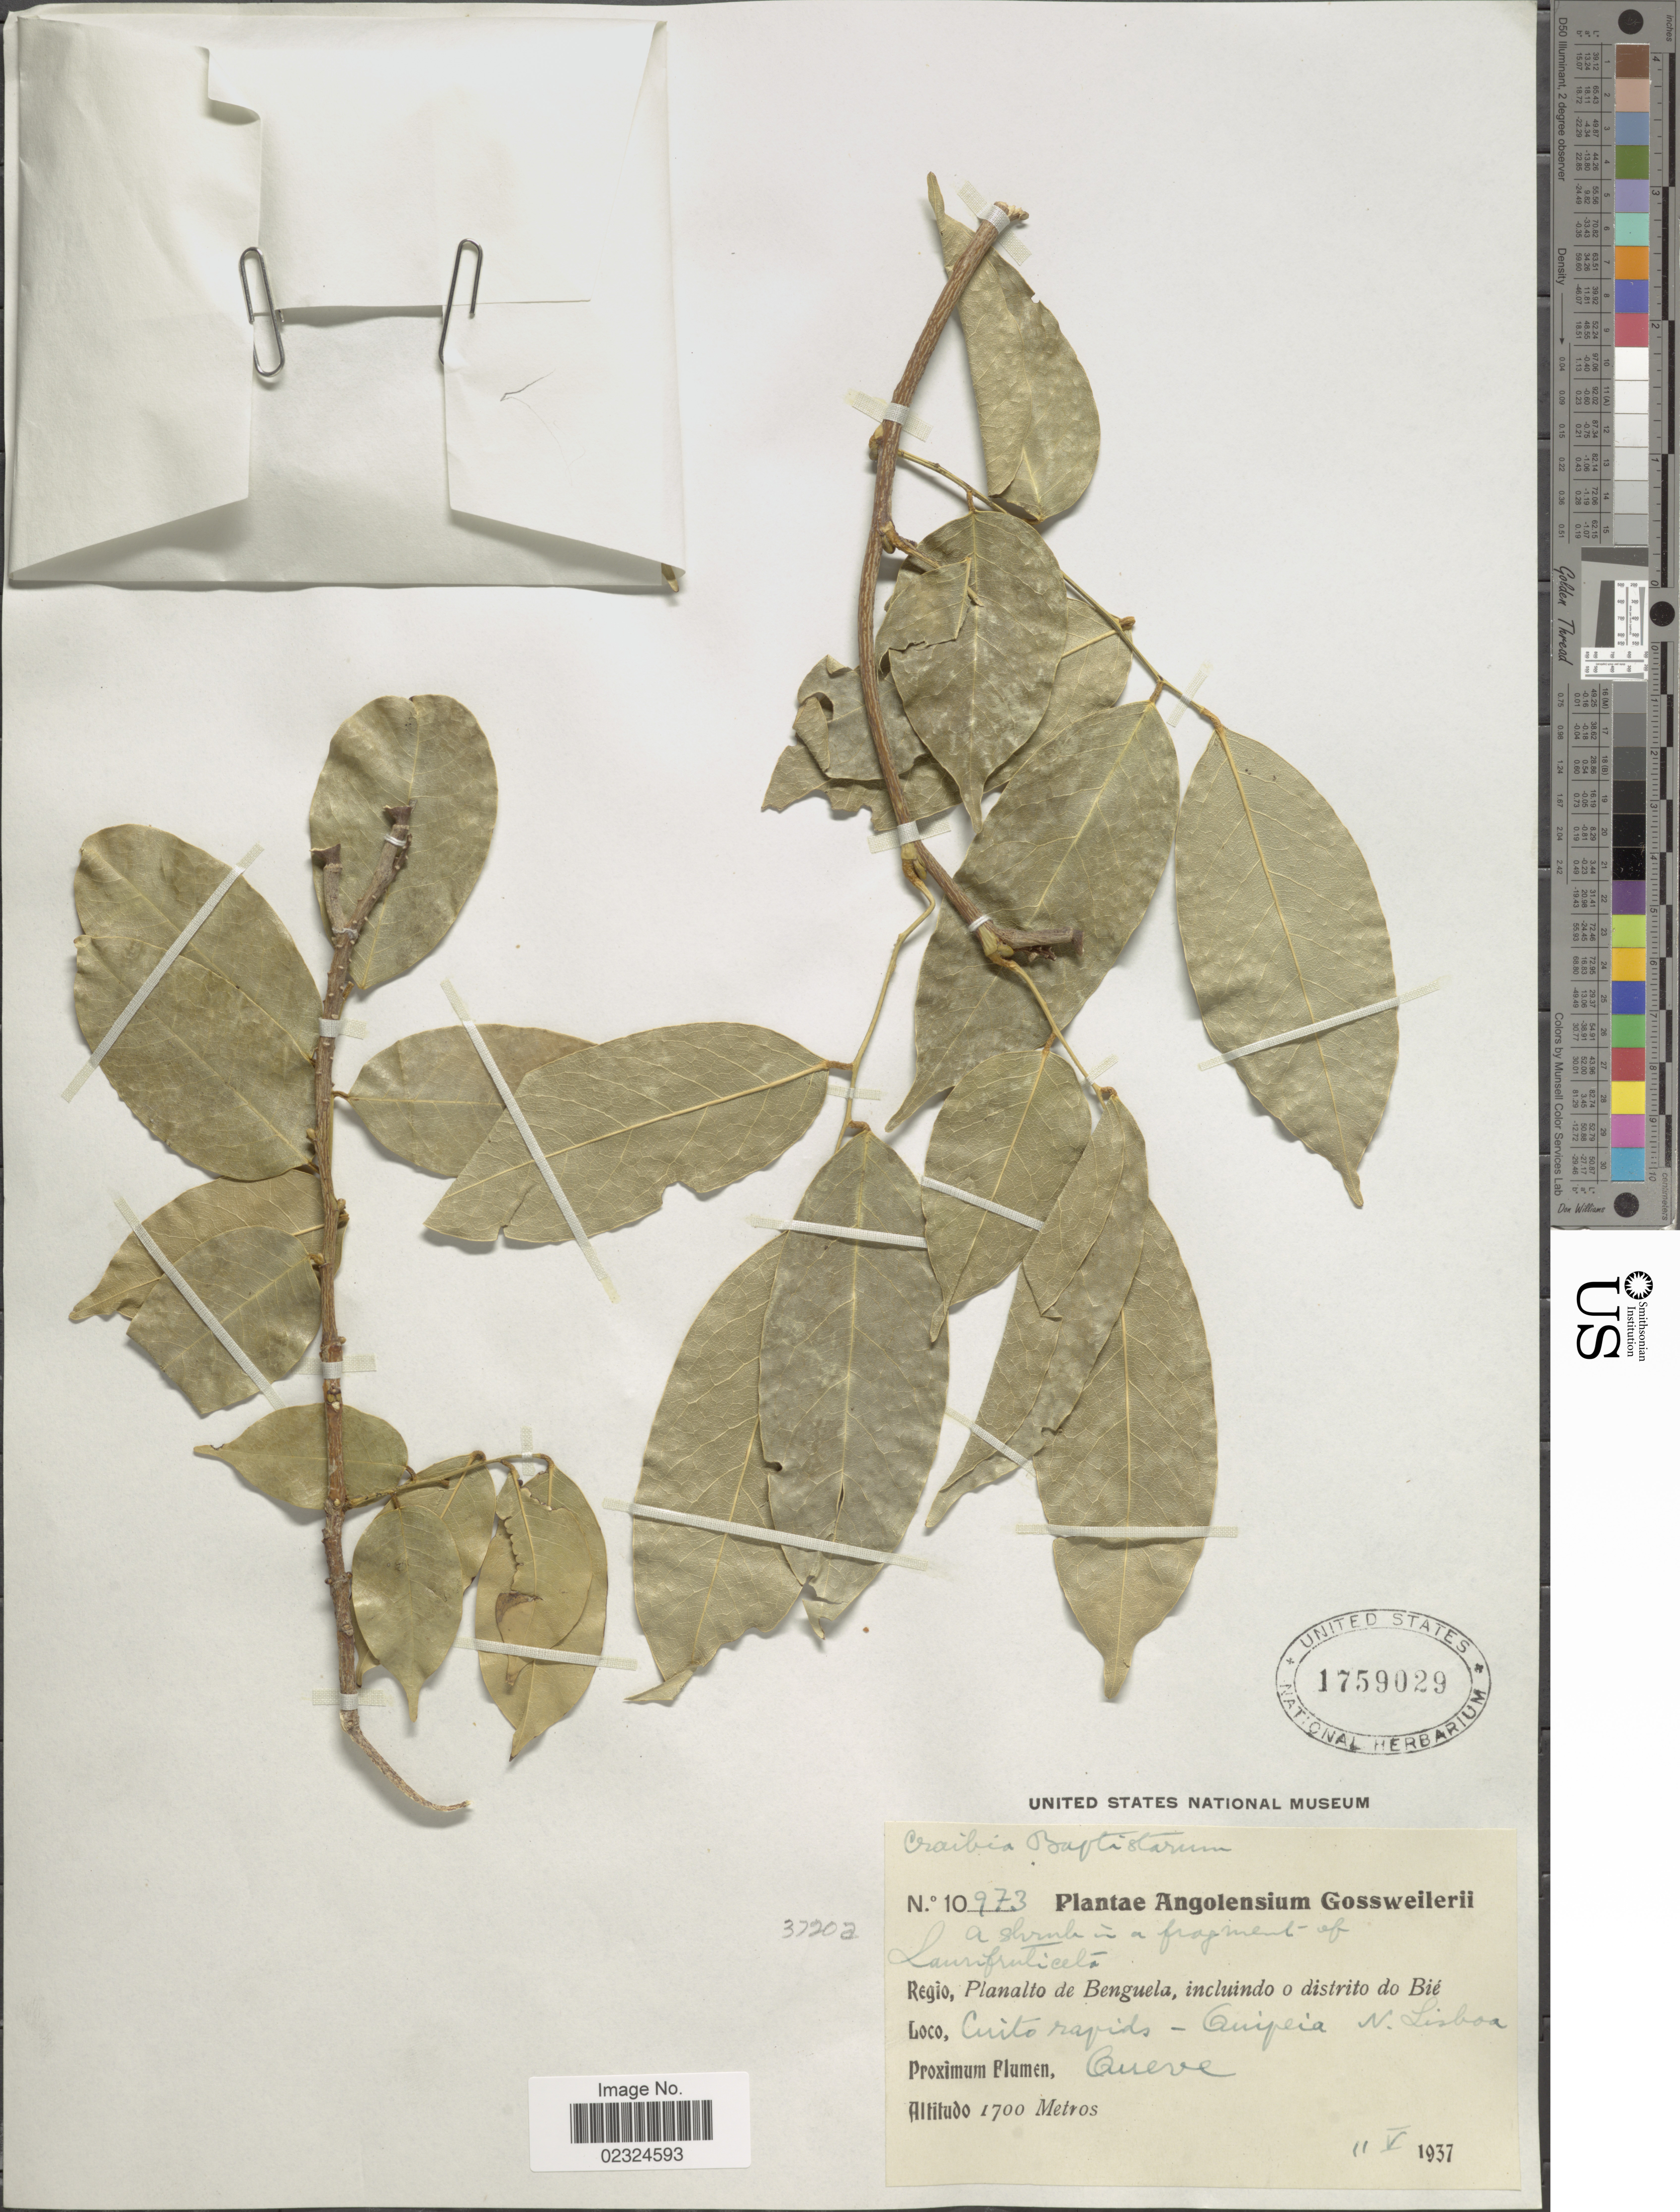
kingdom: Plantae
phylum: Tracheophyta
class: Magnoliopsida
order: Fabales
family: Fabaceae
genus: Craibia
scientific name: Craibia baptistarum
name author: (Büttner) Dunn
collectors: -. Gossweiler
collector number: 10973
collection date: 1937-05-11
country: Angola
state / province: Benguela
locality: Angolensium. Regio, Planalto de Benguela, incluindo o distrito do Bei. Cuito rapids - Quipeia N. Lisboa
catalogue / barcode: US 1759029